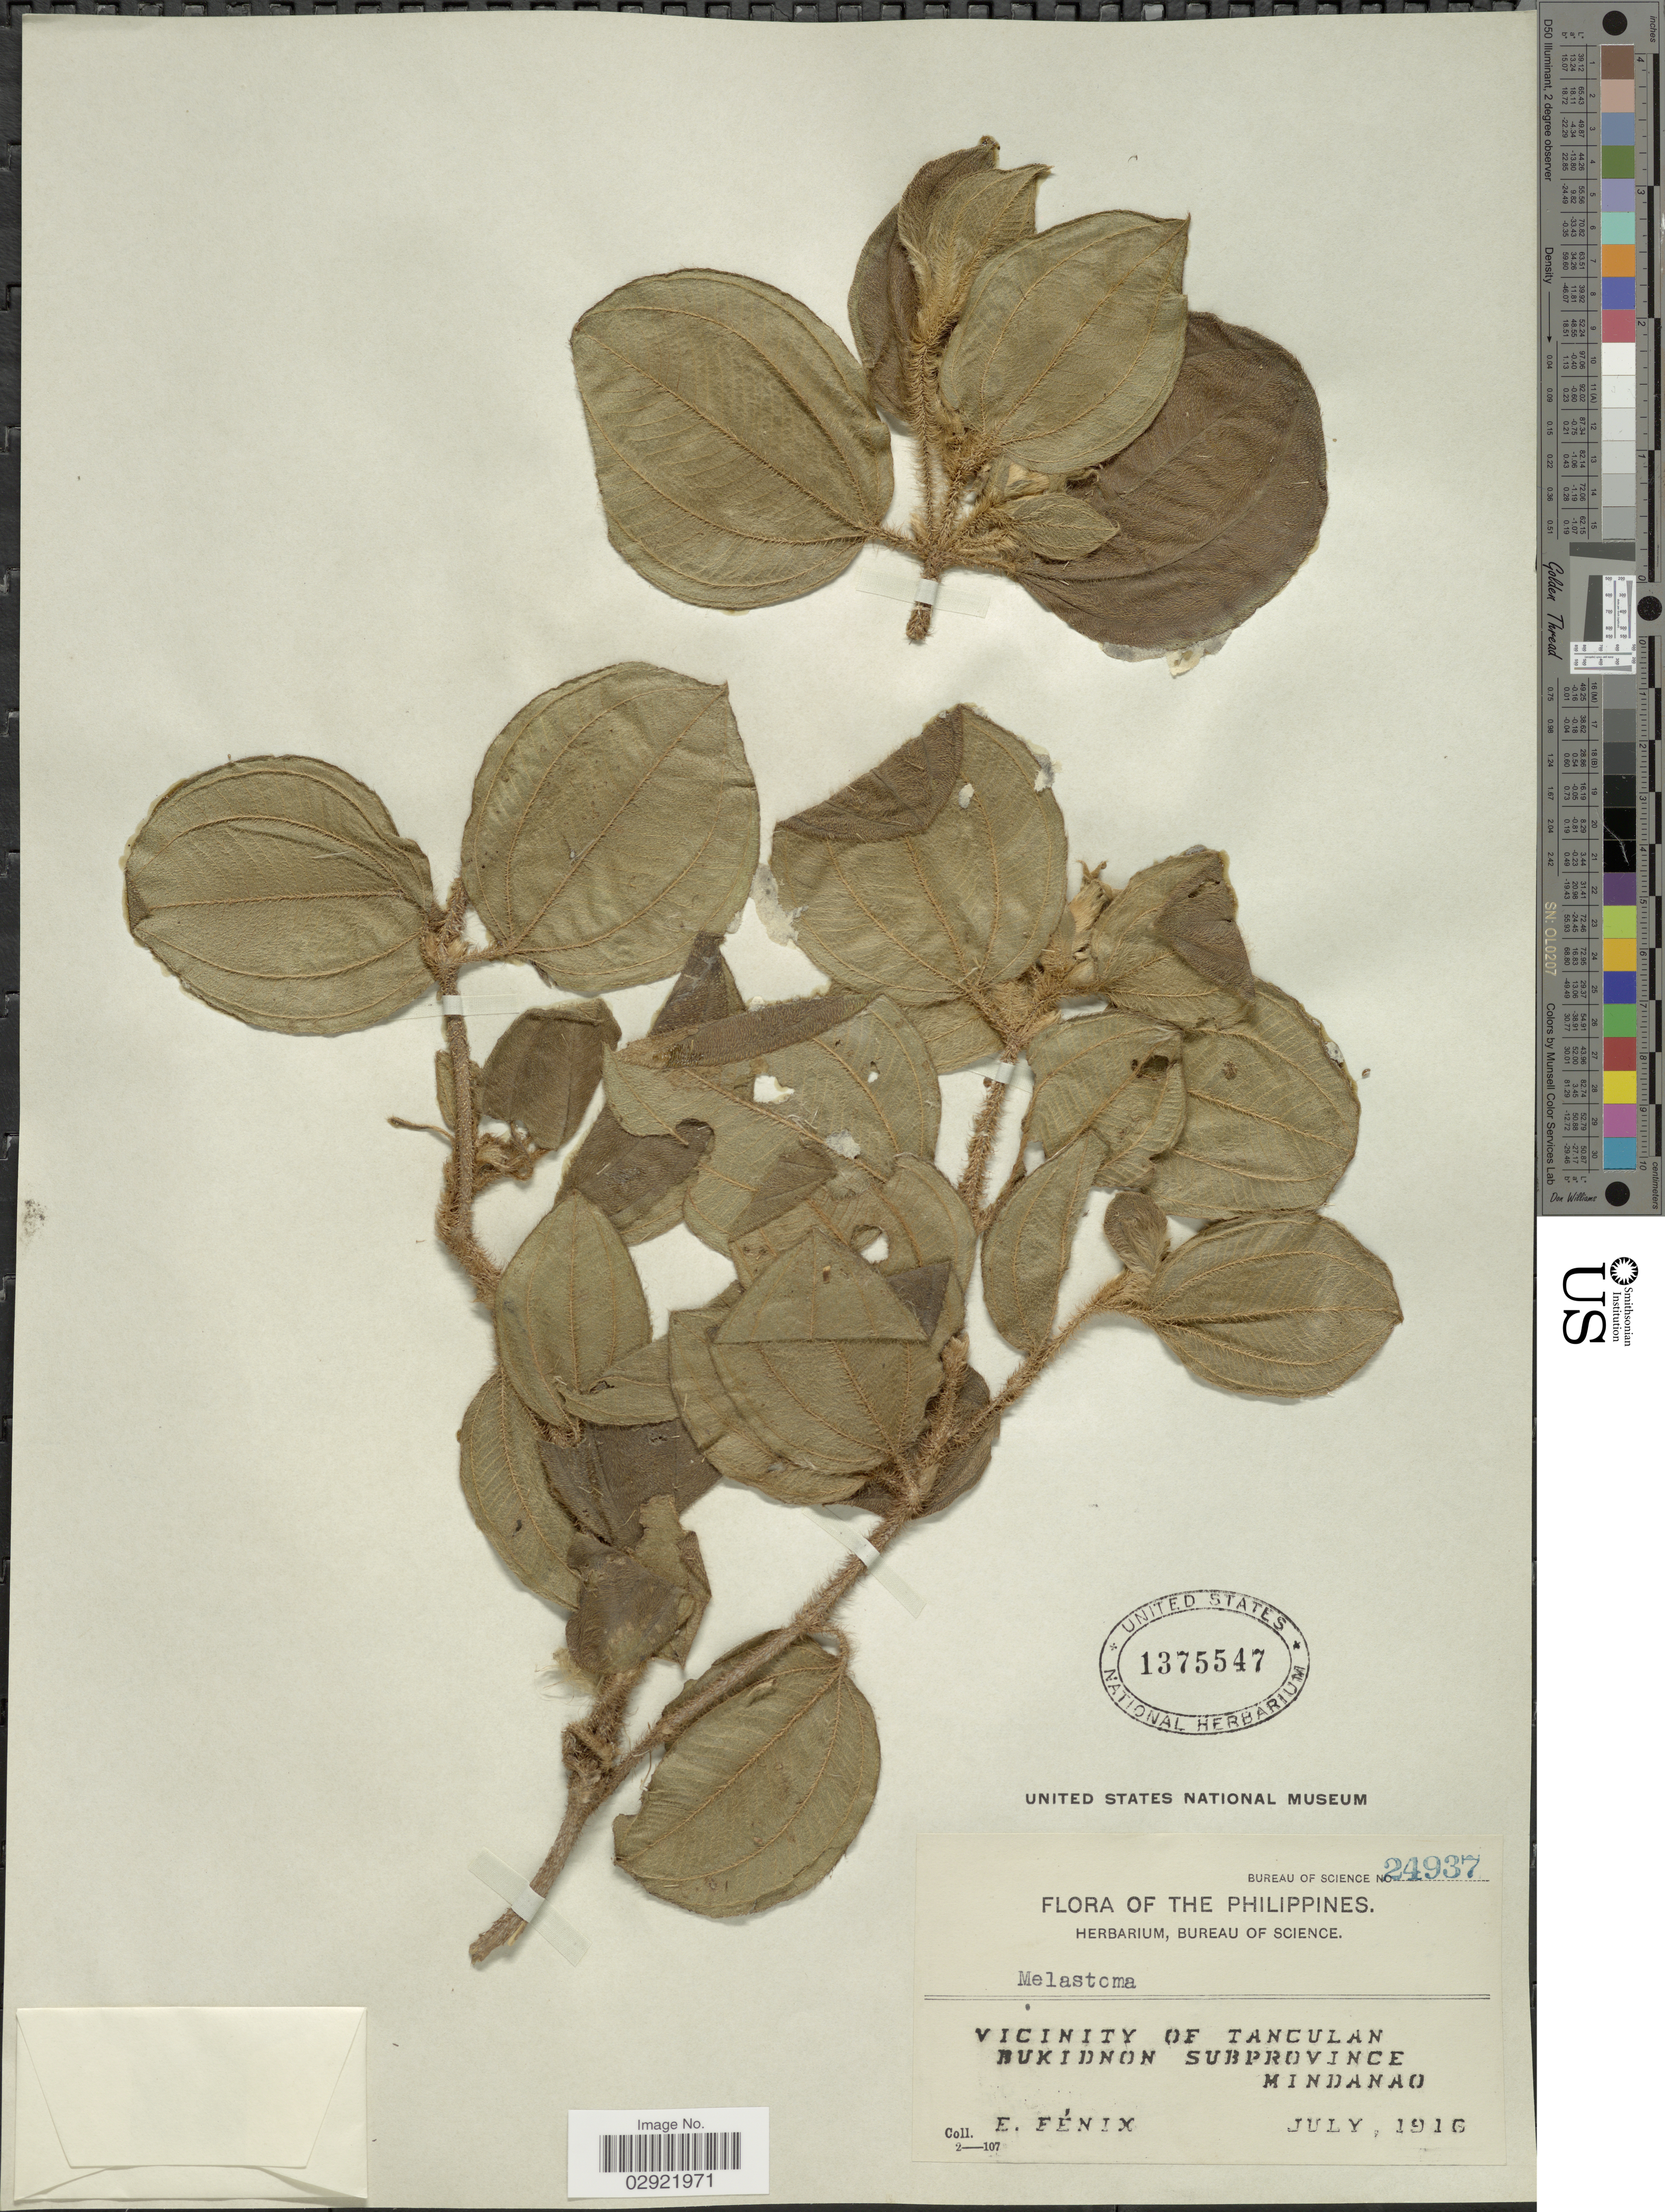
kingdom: Plantae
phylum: Tracheophyta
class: Magnoliopsida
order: Myrtales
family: Melastomataceae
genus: Melastoma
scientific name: Melastoma sp.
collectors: E. Fénix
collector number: Bureau of Science 24937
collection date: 1916-07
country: Philippines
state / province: Northern Mindanao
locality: Vicinity of Tanculan, Bukidnon Subprovince, Mindanao.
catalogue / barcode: US 1375547